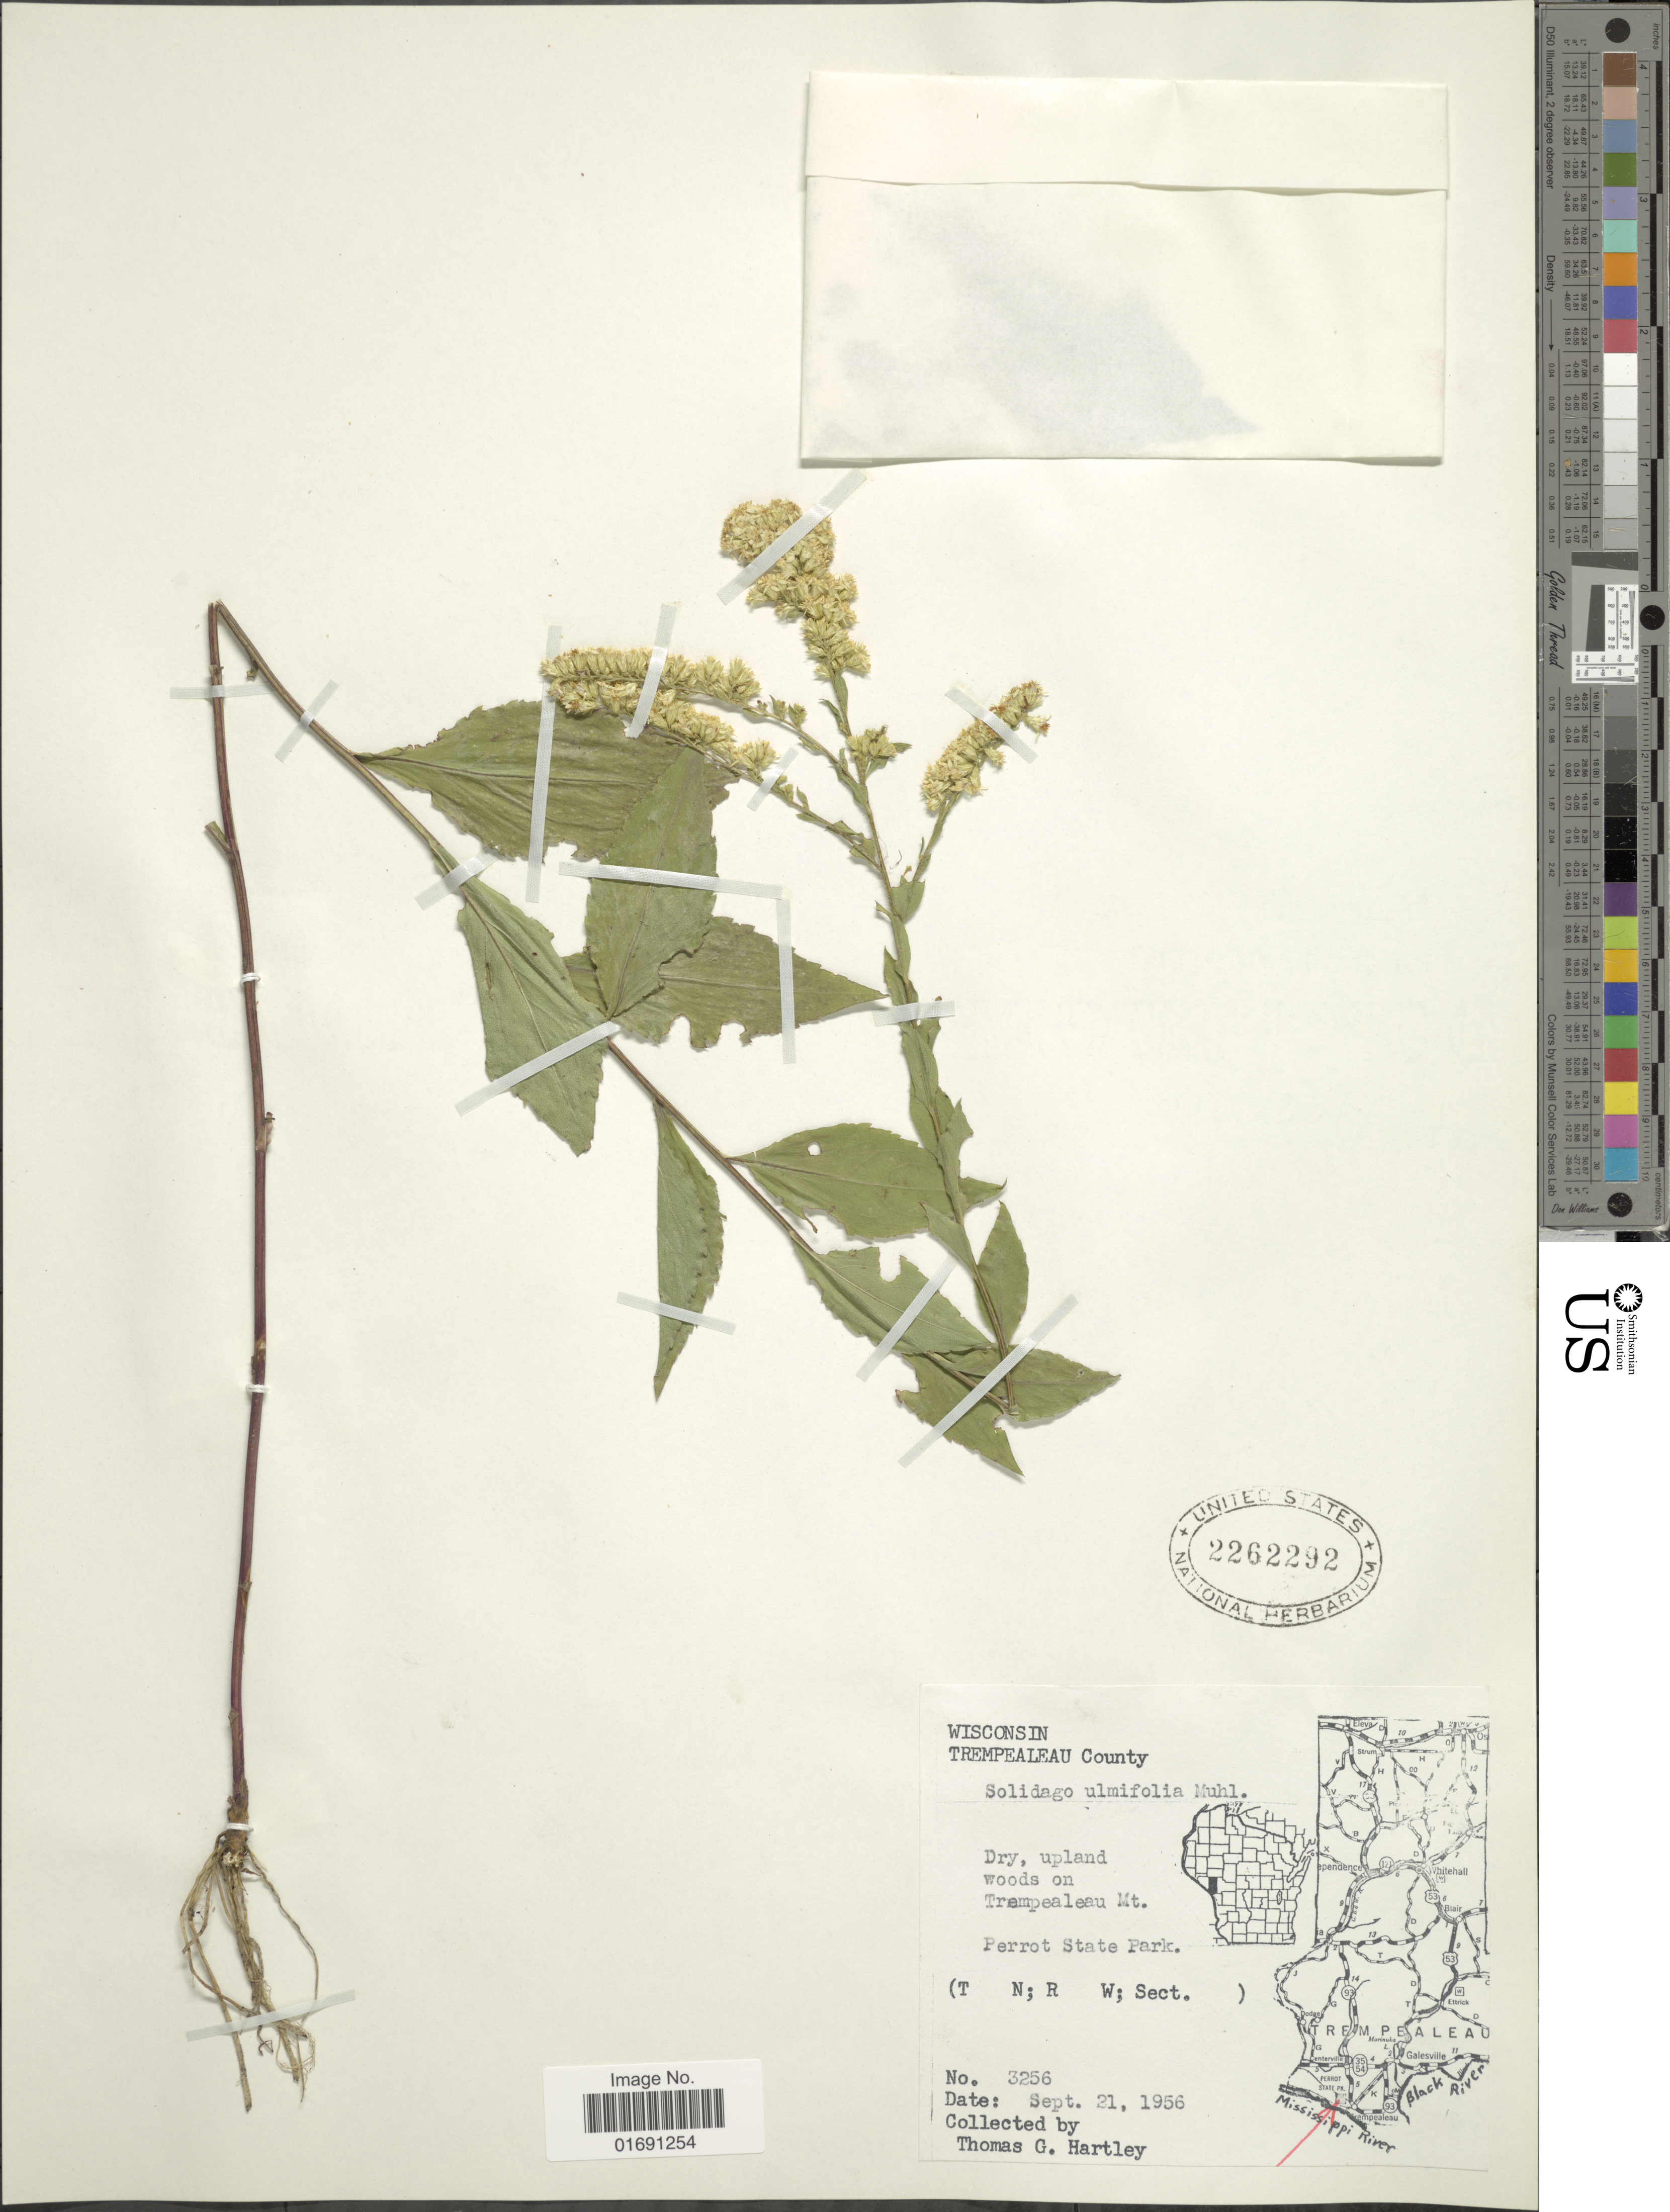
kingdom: Plantae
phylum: Tracheophyta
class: Magnoliopsida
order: Asterales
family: Asteraceae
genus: Solidago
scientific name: Solidago ulmifolia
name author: Muhl. ex Willd.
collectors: T. G. Hartley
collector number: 3256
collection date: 1956-09-21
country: United States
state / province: Wisconsin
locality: Trempealeau County, Dry, upland woods on Trampealeau Mt. Perrot State Park (T N;R W; Sect. )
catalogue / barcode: US 2262292